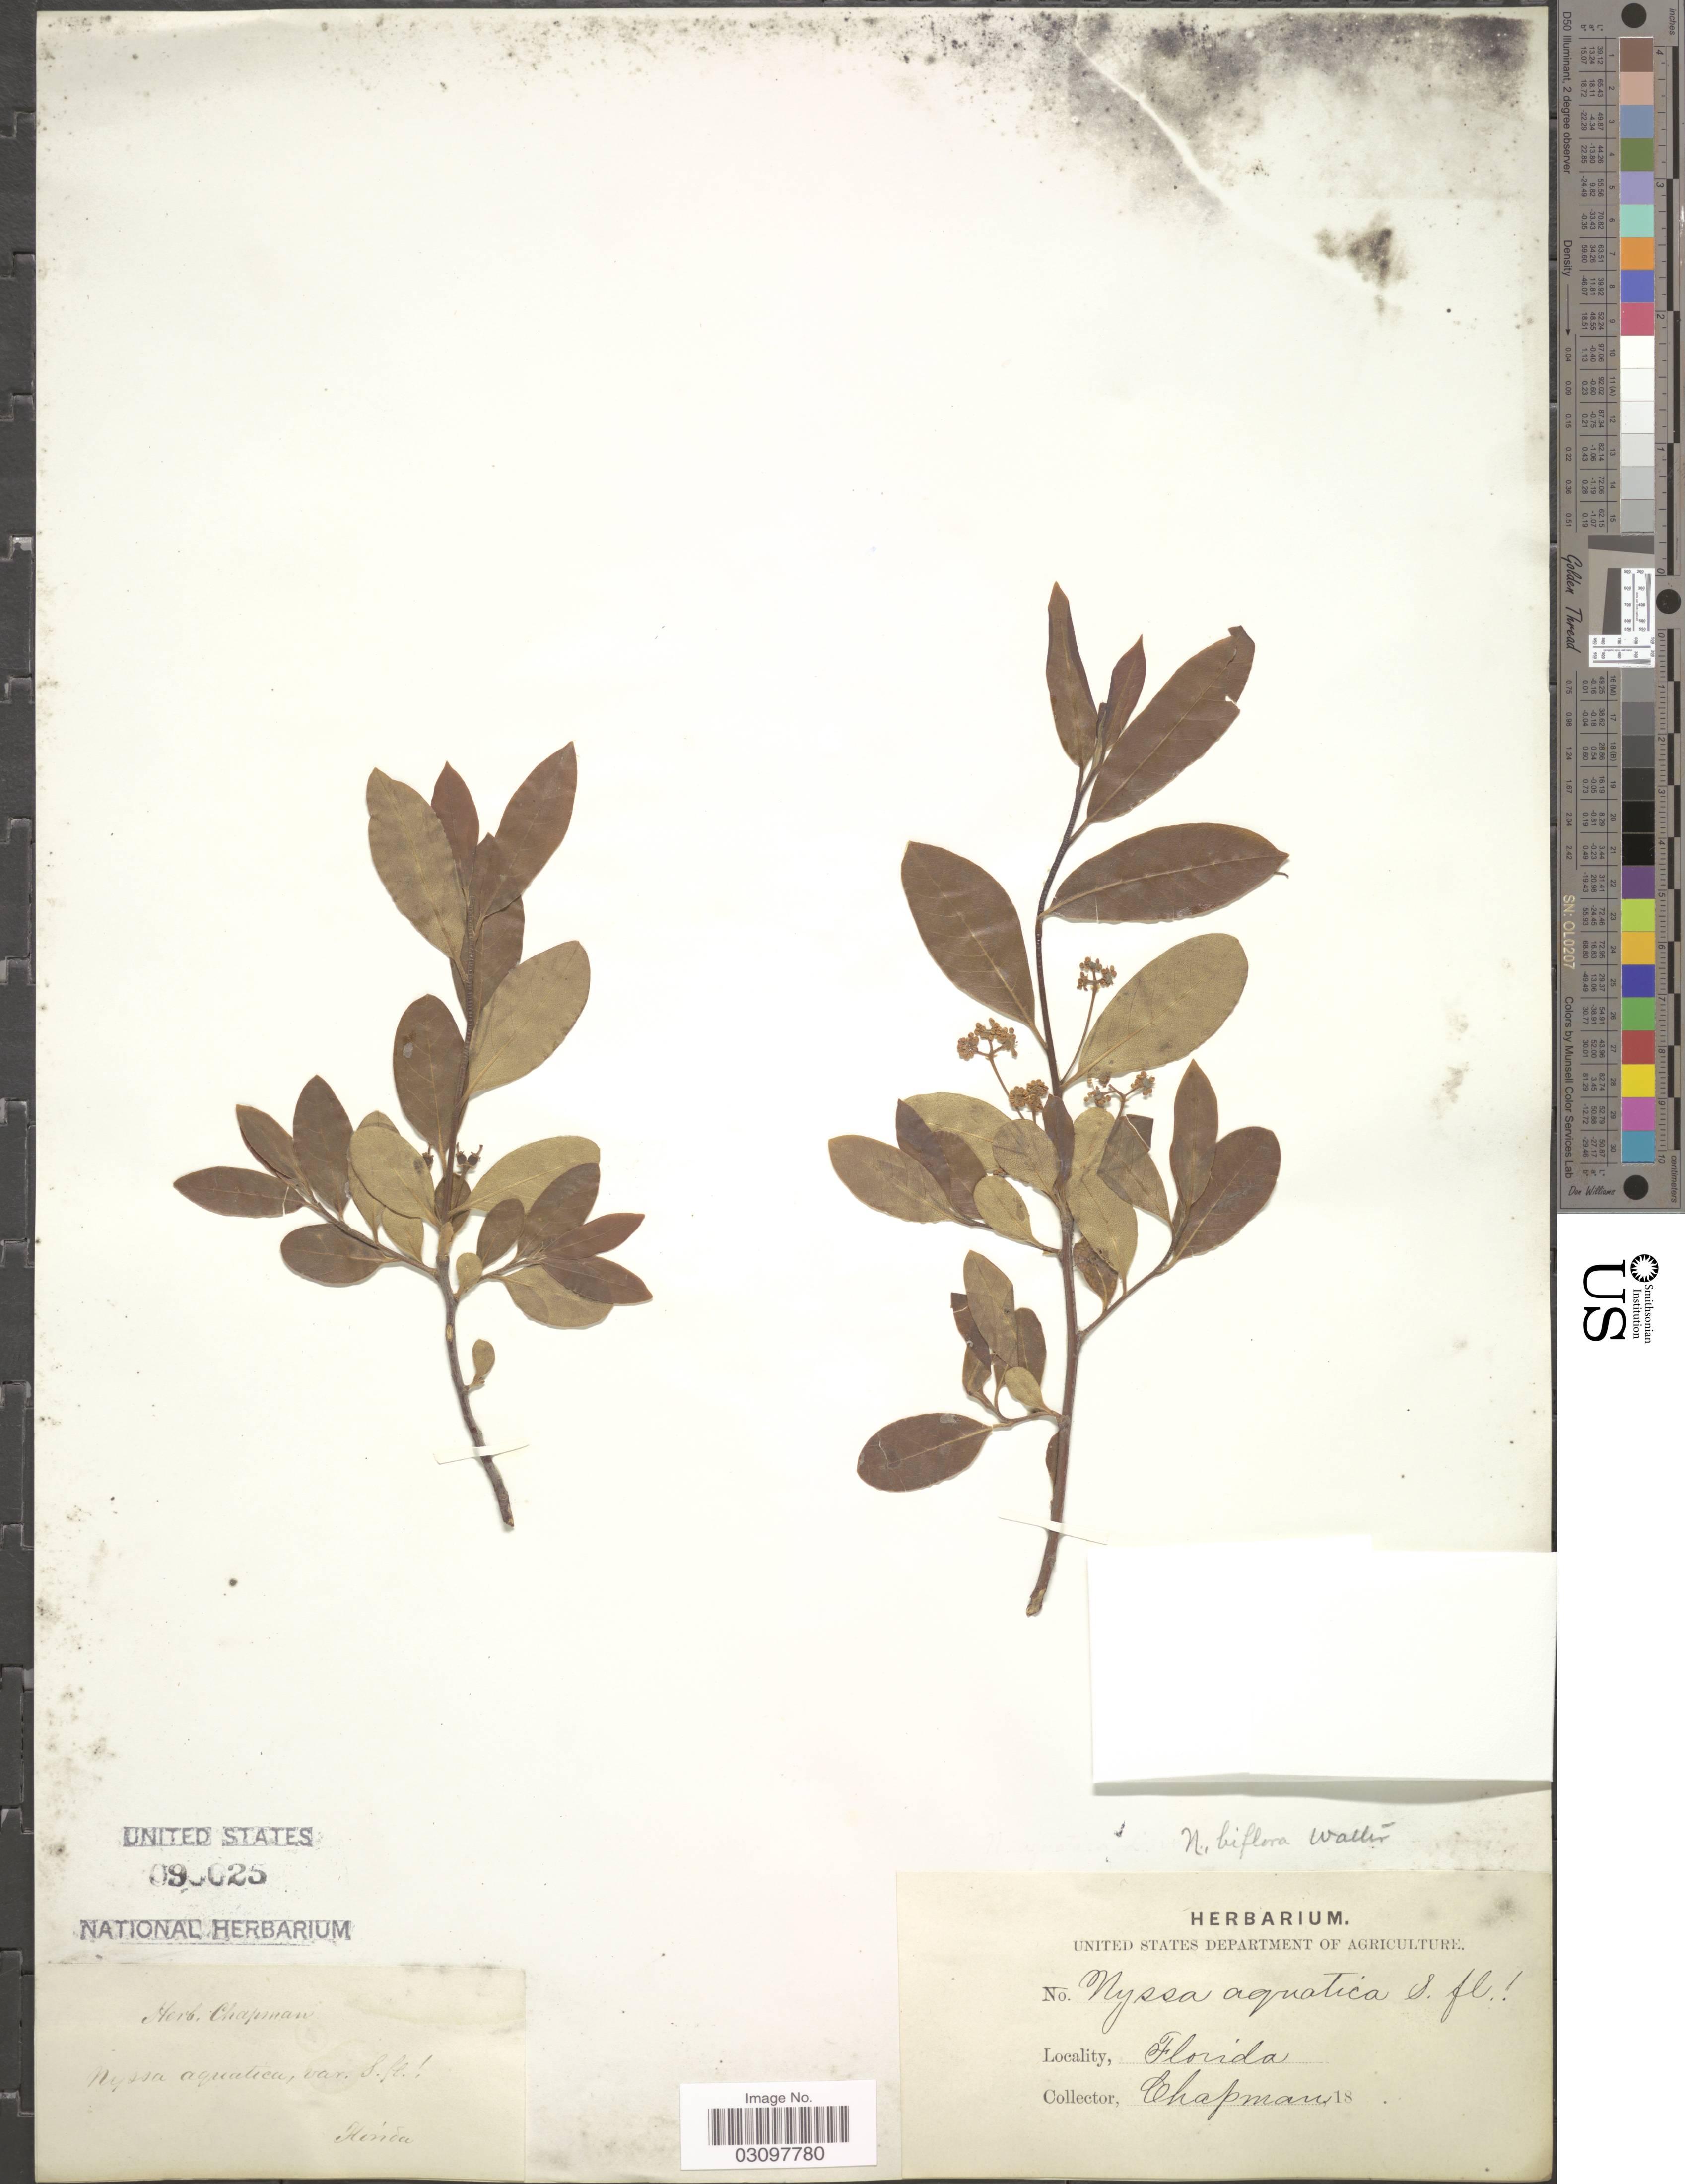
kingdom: Plantae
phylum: Tracheophyta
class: Magnoliopsida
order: Cornales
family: Nyssaceae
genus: Nyssa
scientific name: Nyssa biflora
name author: Walter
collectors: A. Chapman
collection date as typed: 18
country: United States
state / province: Florida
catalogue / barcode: US 90025